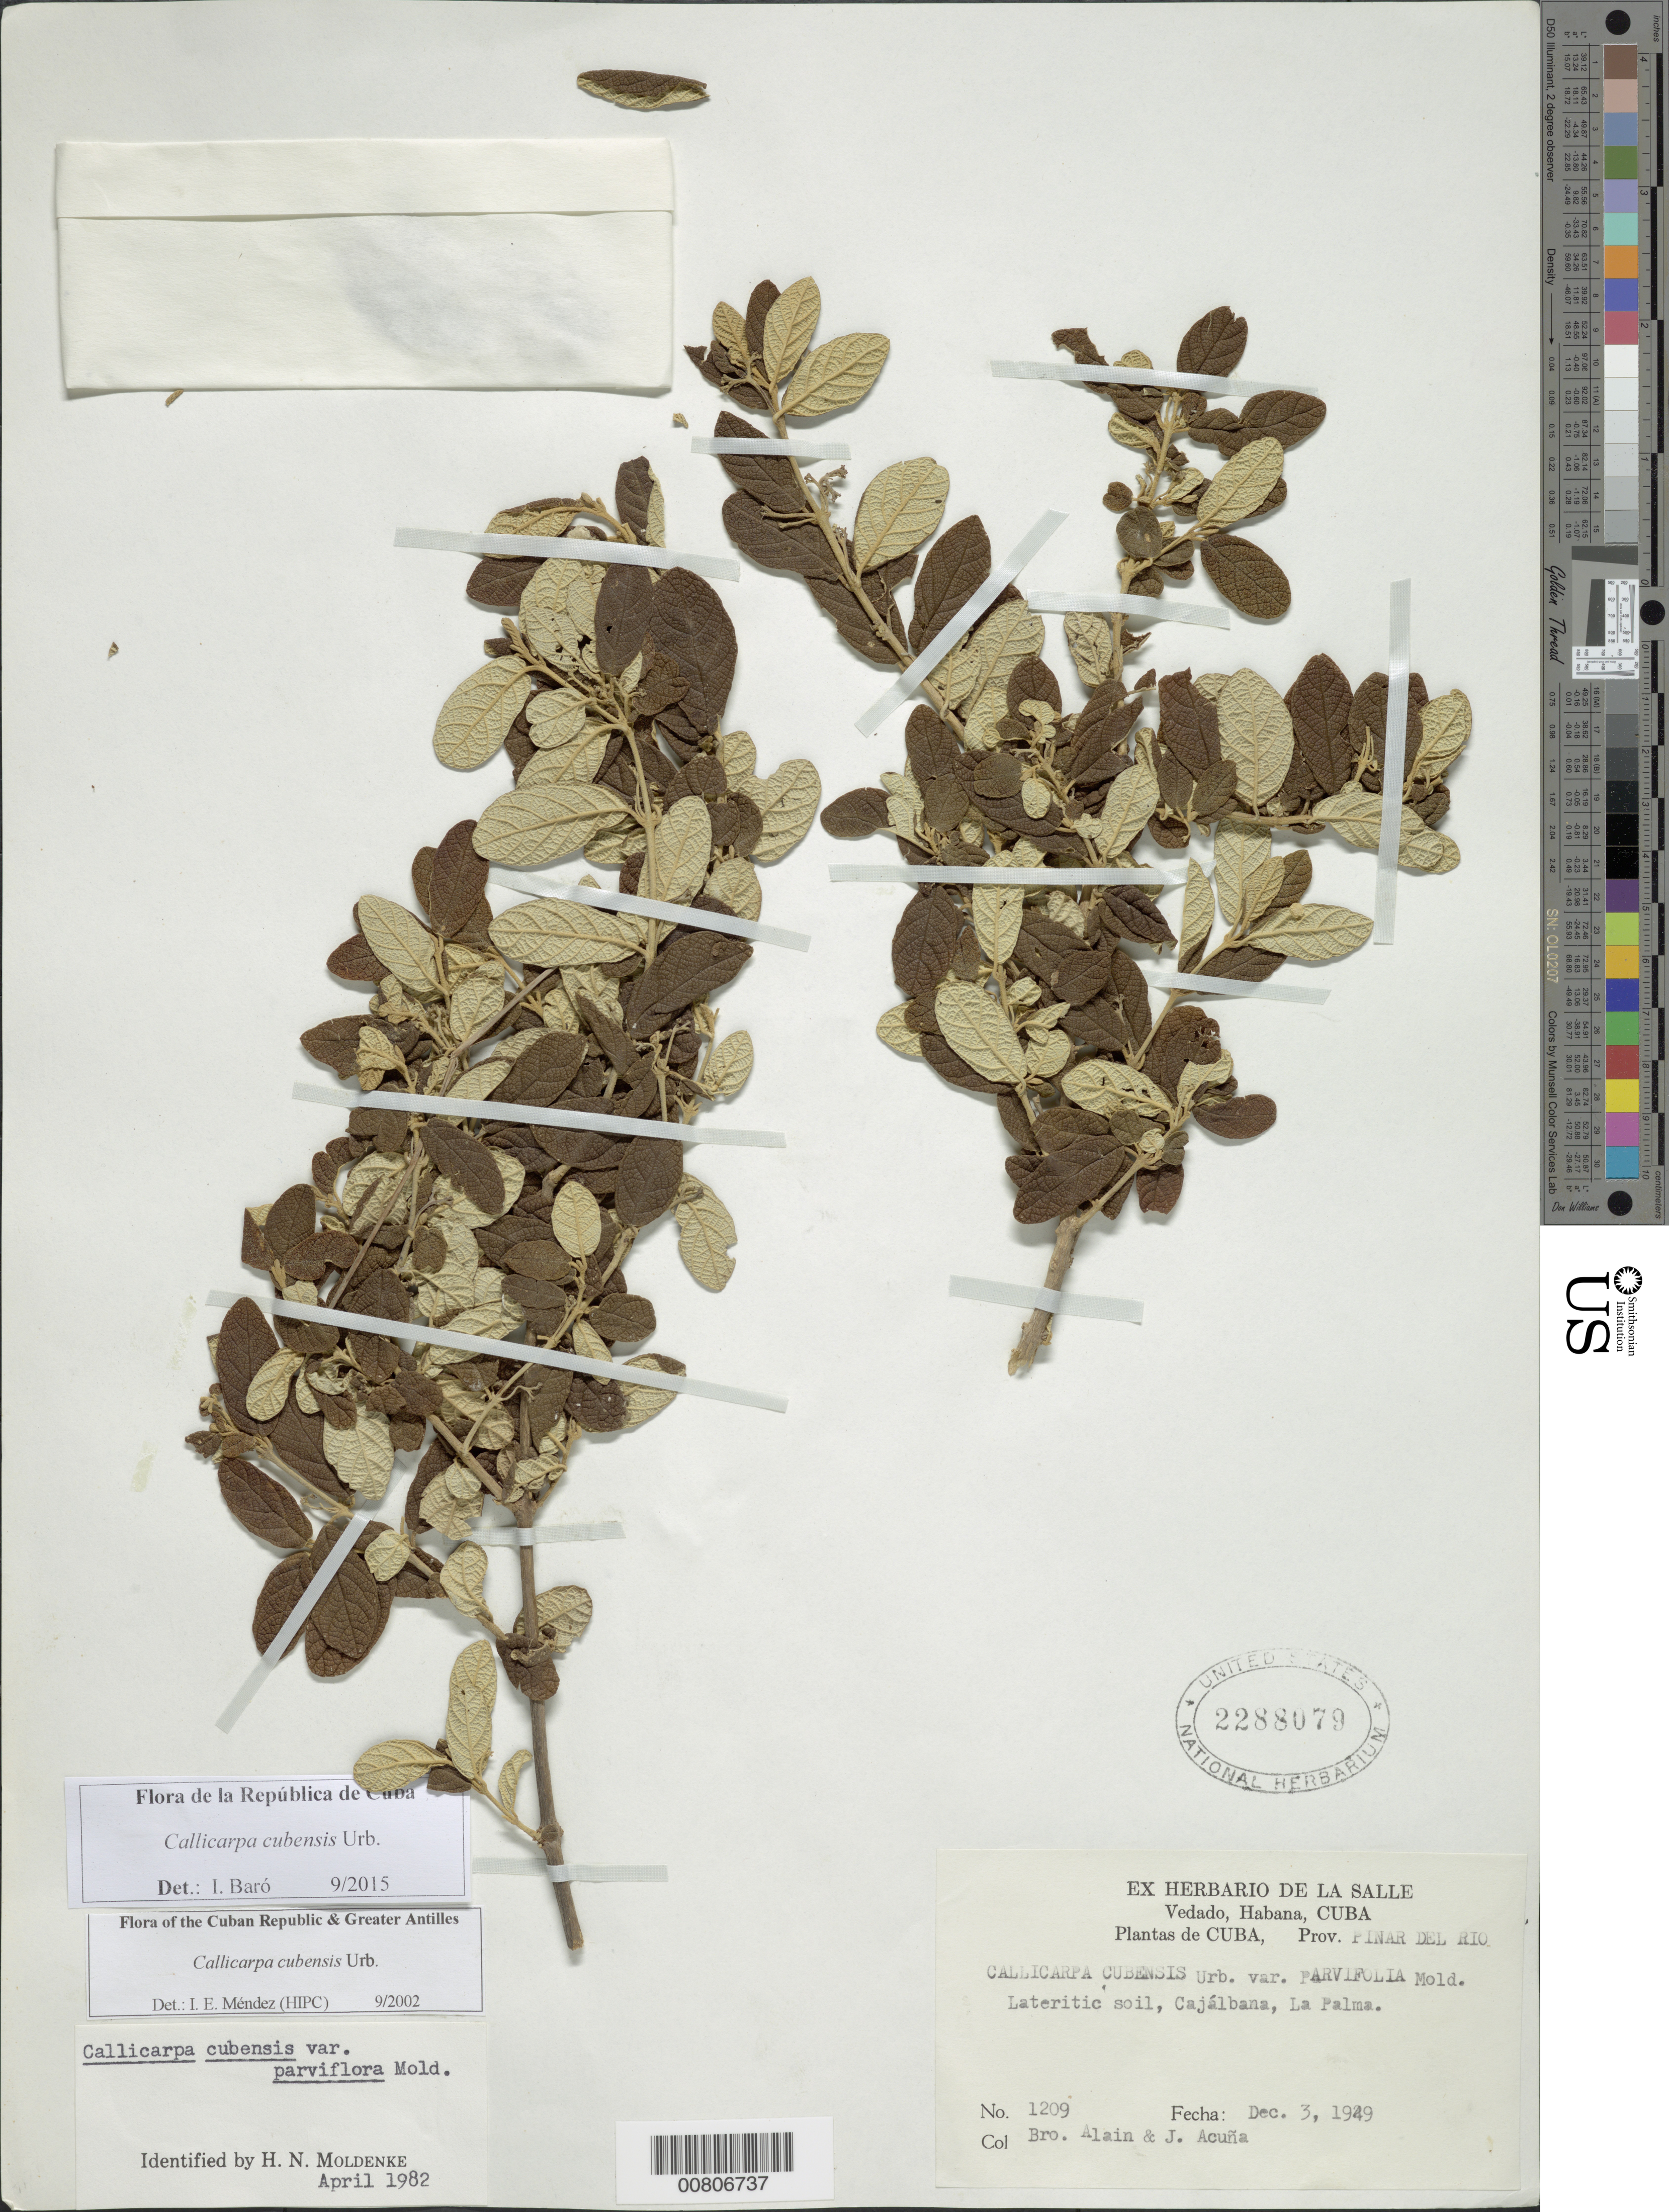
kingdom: Plantae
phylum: Tracheophyta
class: Magnoliopsida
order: Lamiales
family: Lamiaceae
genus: Callicarpa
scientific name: Callicarpa cubensis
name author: Urb.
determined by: Baró Oliedo, I.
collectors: A. H. Liogier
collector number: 1209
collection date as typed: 03 Dec 1949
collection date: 1949-12-03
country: Cuba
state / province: Pinar del Rio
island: Cuba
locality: Cajálbana, La Palma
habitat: Lateritic soil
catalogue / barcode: US 2288079